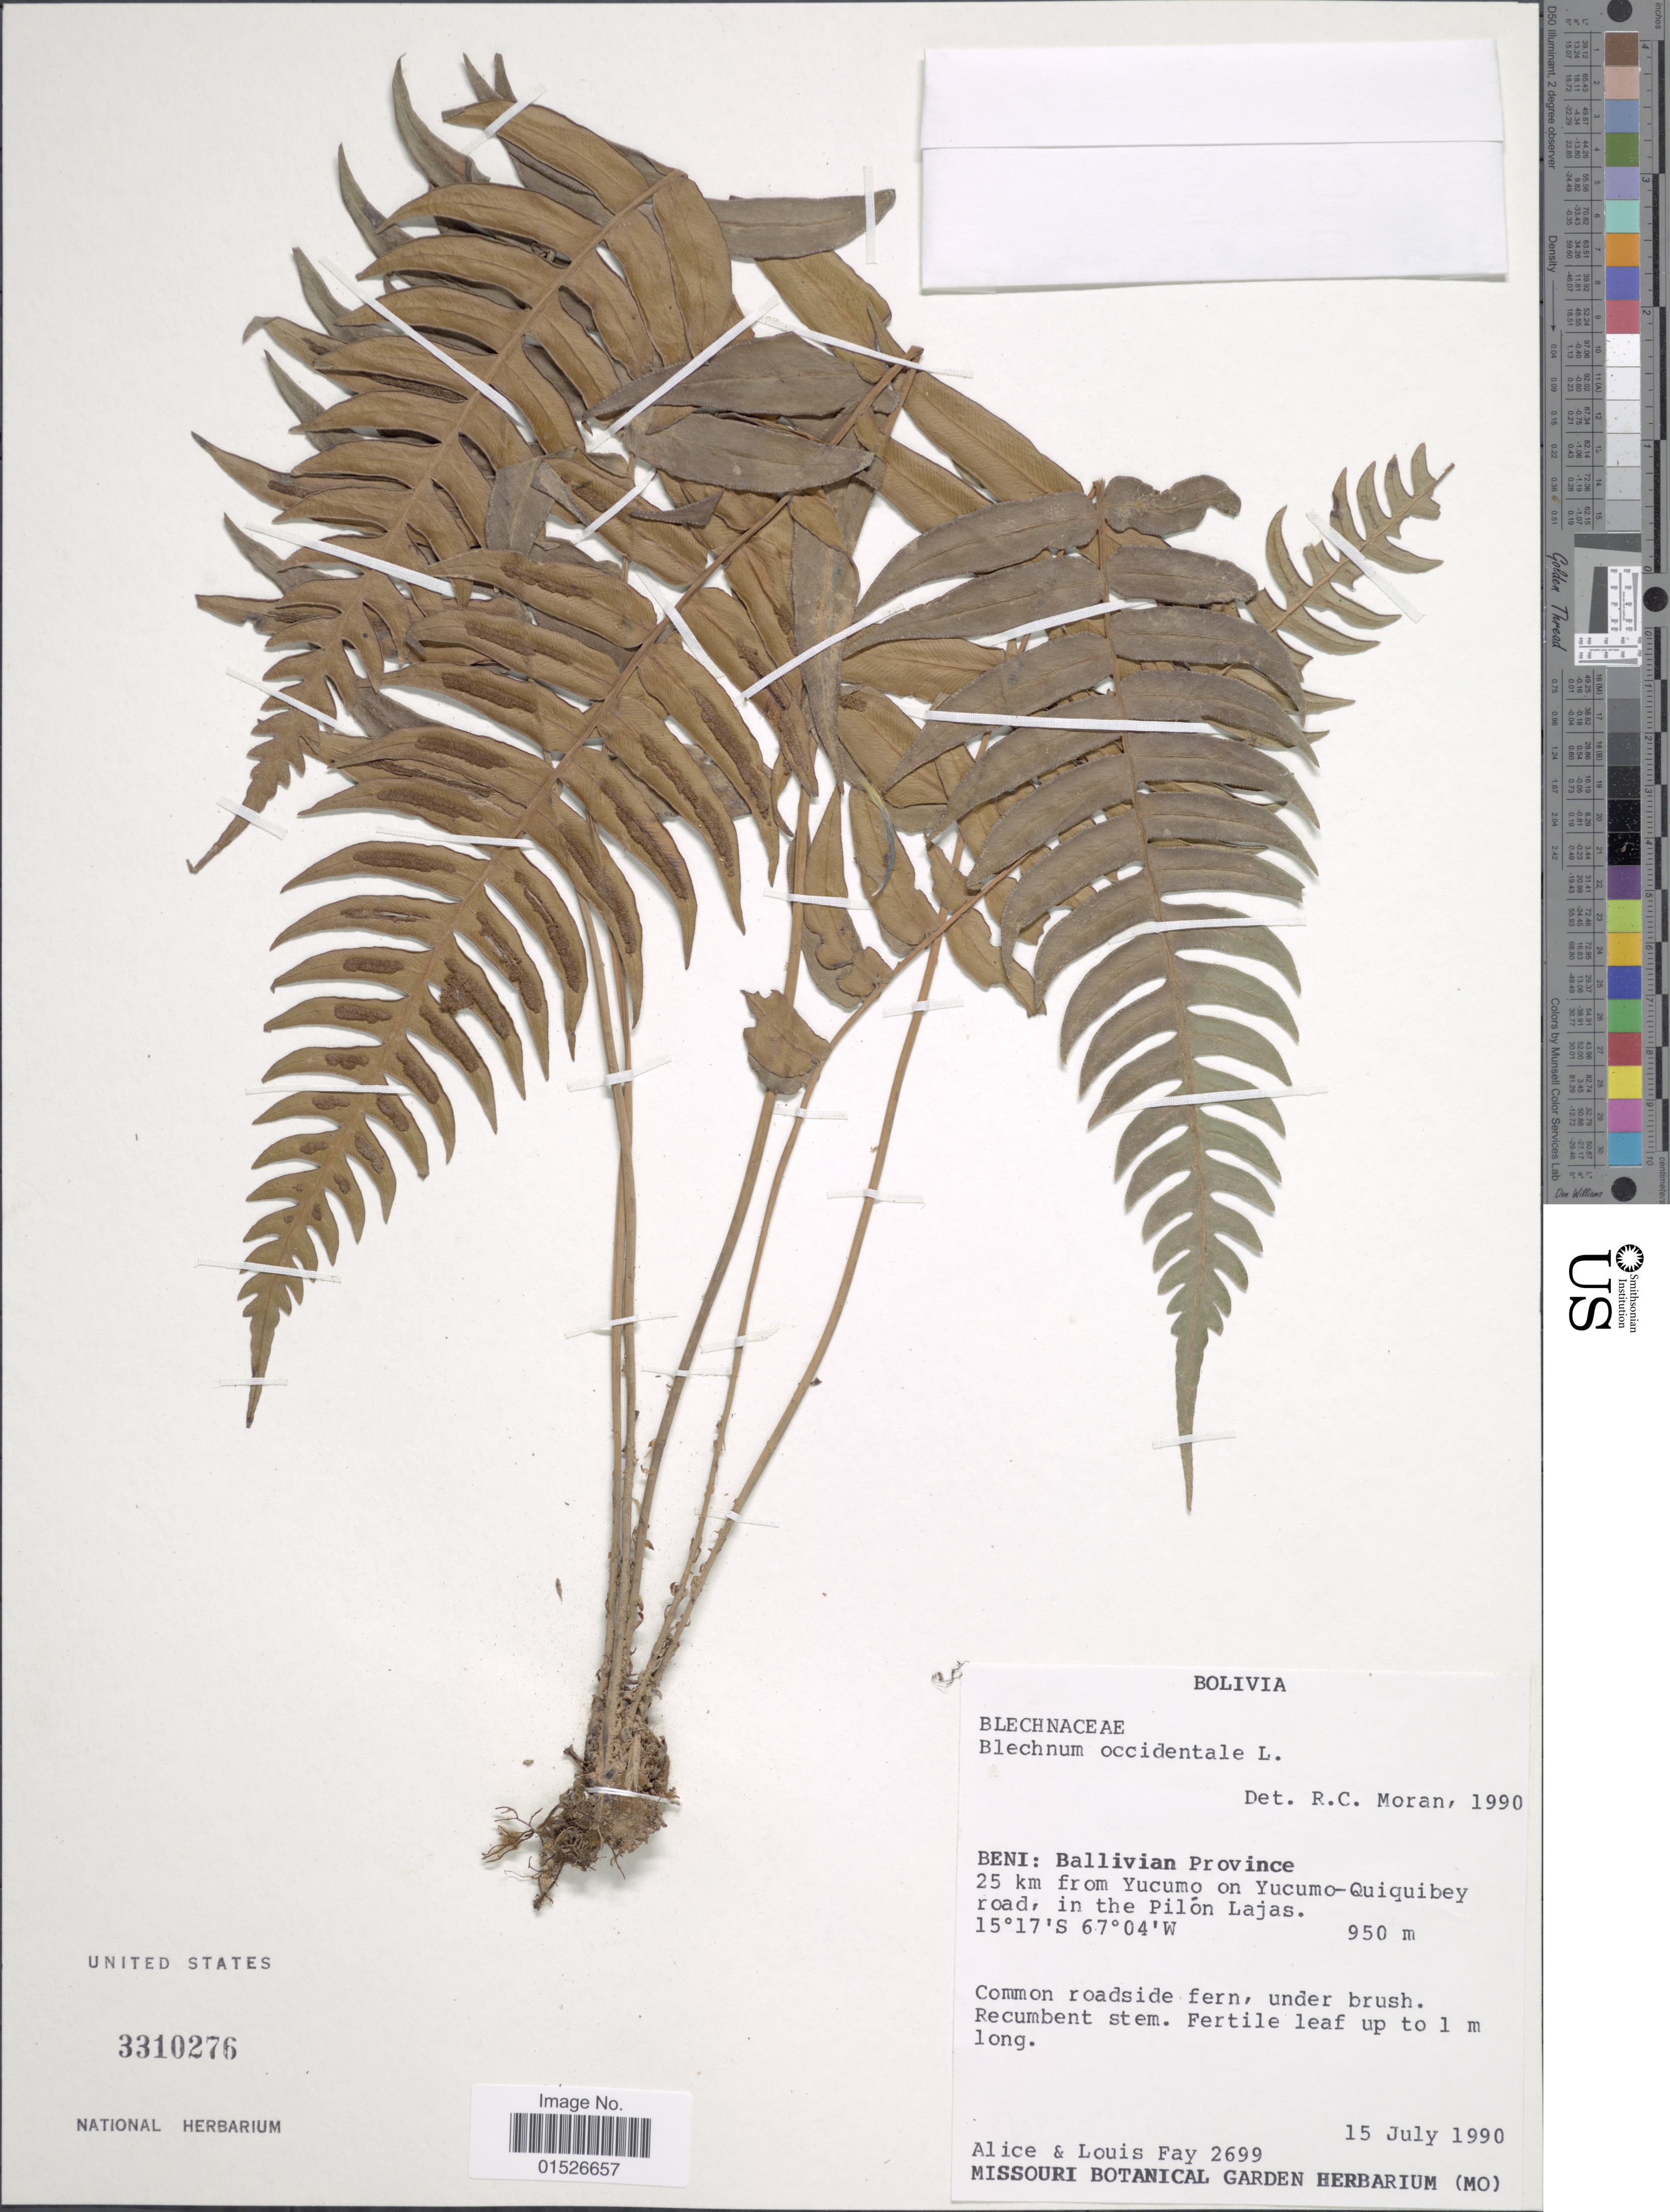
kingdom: Plantae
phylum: Tracheophyta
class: Polypodiopsida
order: Polypodiales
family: Blechnaceae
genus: Blechnum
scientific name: Blechnum occidentale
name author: L.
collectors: A. Fay & L. Fay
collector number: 2699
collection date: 1990-07-15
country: Bolivia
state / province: Beni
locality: Beni: Ballivian Province 25 km from Yucumo on Yucomo-Quiquibey road, in the Pilon Lajas.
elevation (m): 950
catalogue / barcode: US 3310276